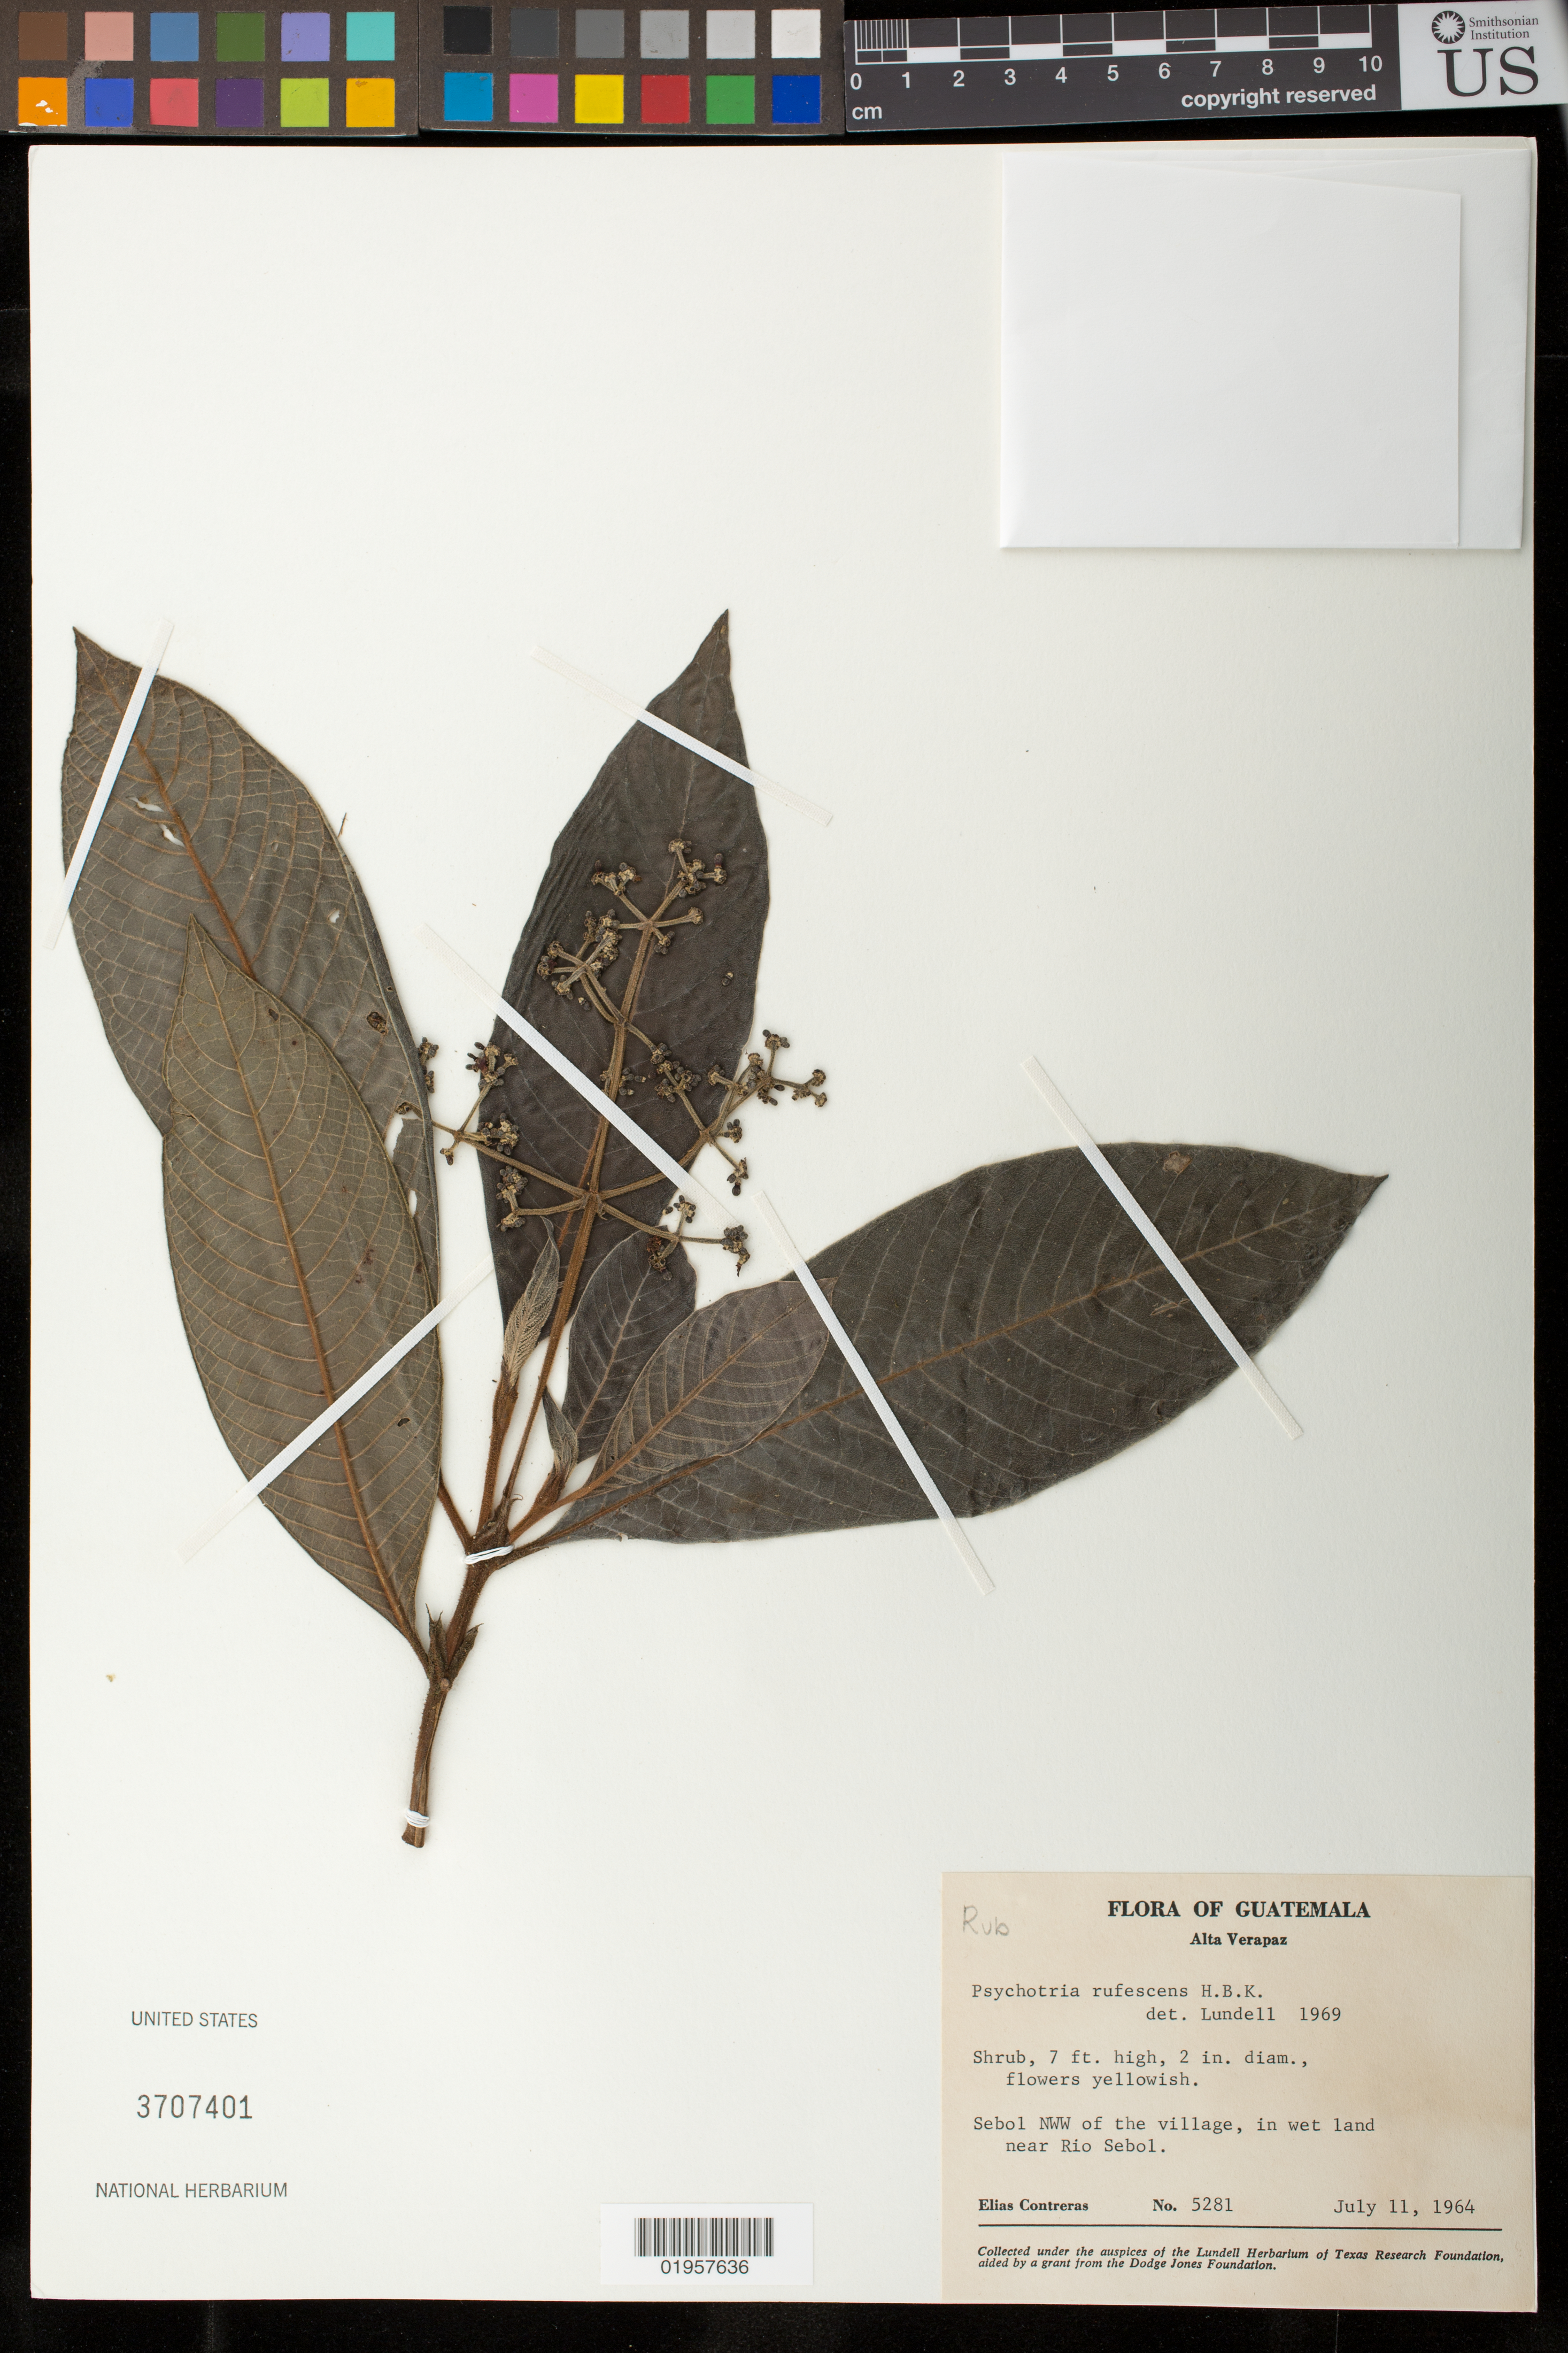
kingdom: Plantae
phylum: Tracheophyta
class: Magnoliopsida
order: Gentianales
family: Rubiaceae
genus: Psychotria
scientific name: Psychotria rufescens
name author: Kunth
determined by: Lundell, C. L.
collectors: E. Contreras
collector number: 5281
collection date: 1964-07-11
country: Guatemala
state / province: Alta Verapaz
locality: Sebol, NWW of the village near Rio Sebol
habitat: In wet land near rio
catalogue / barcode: US 3707401